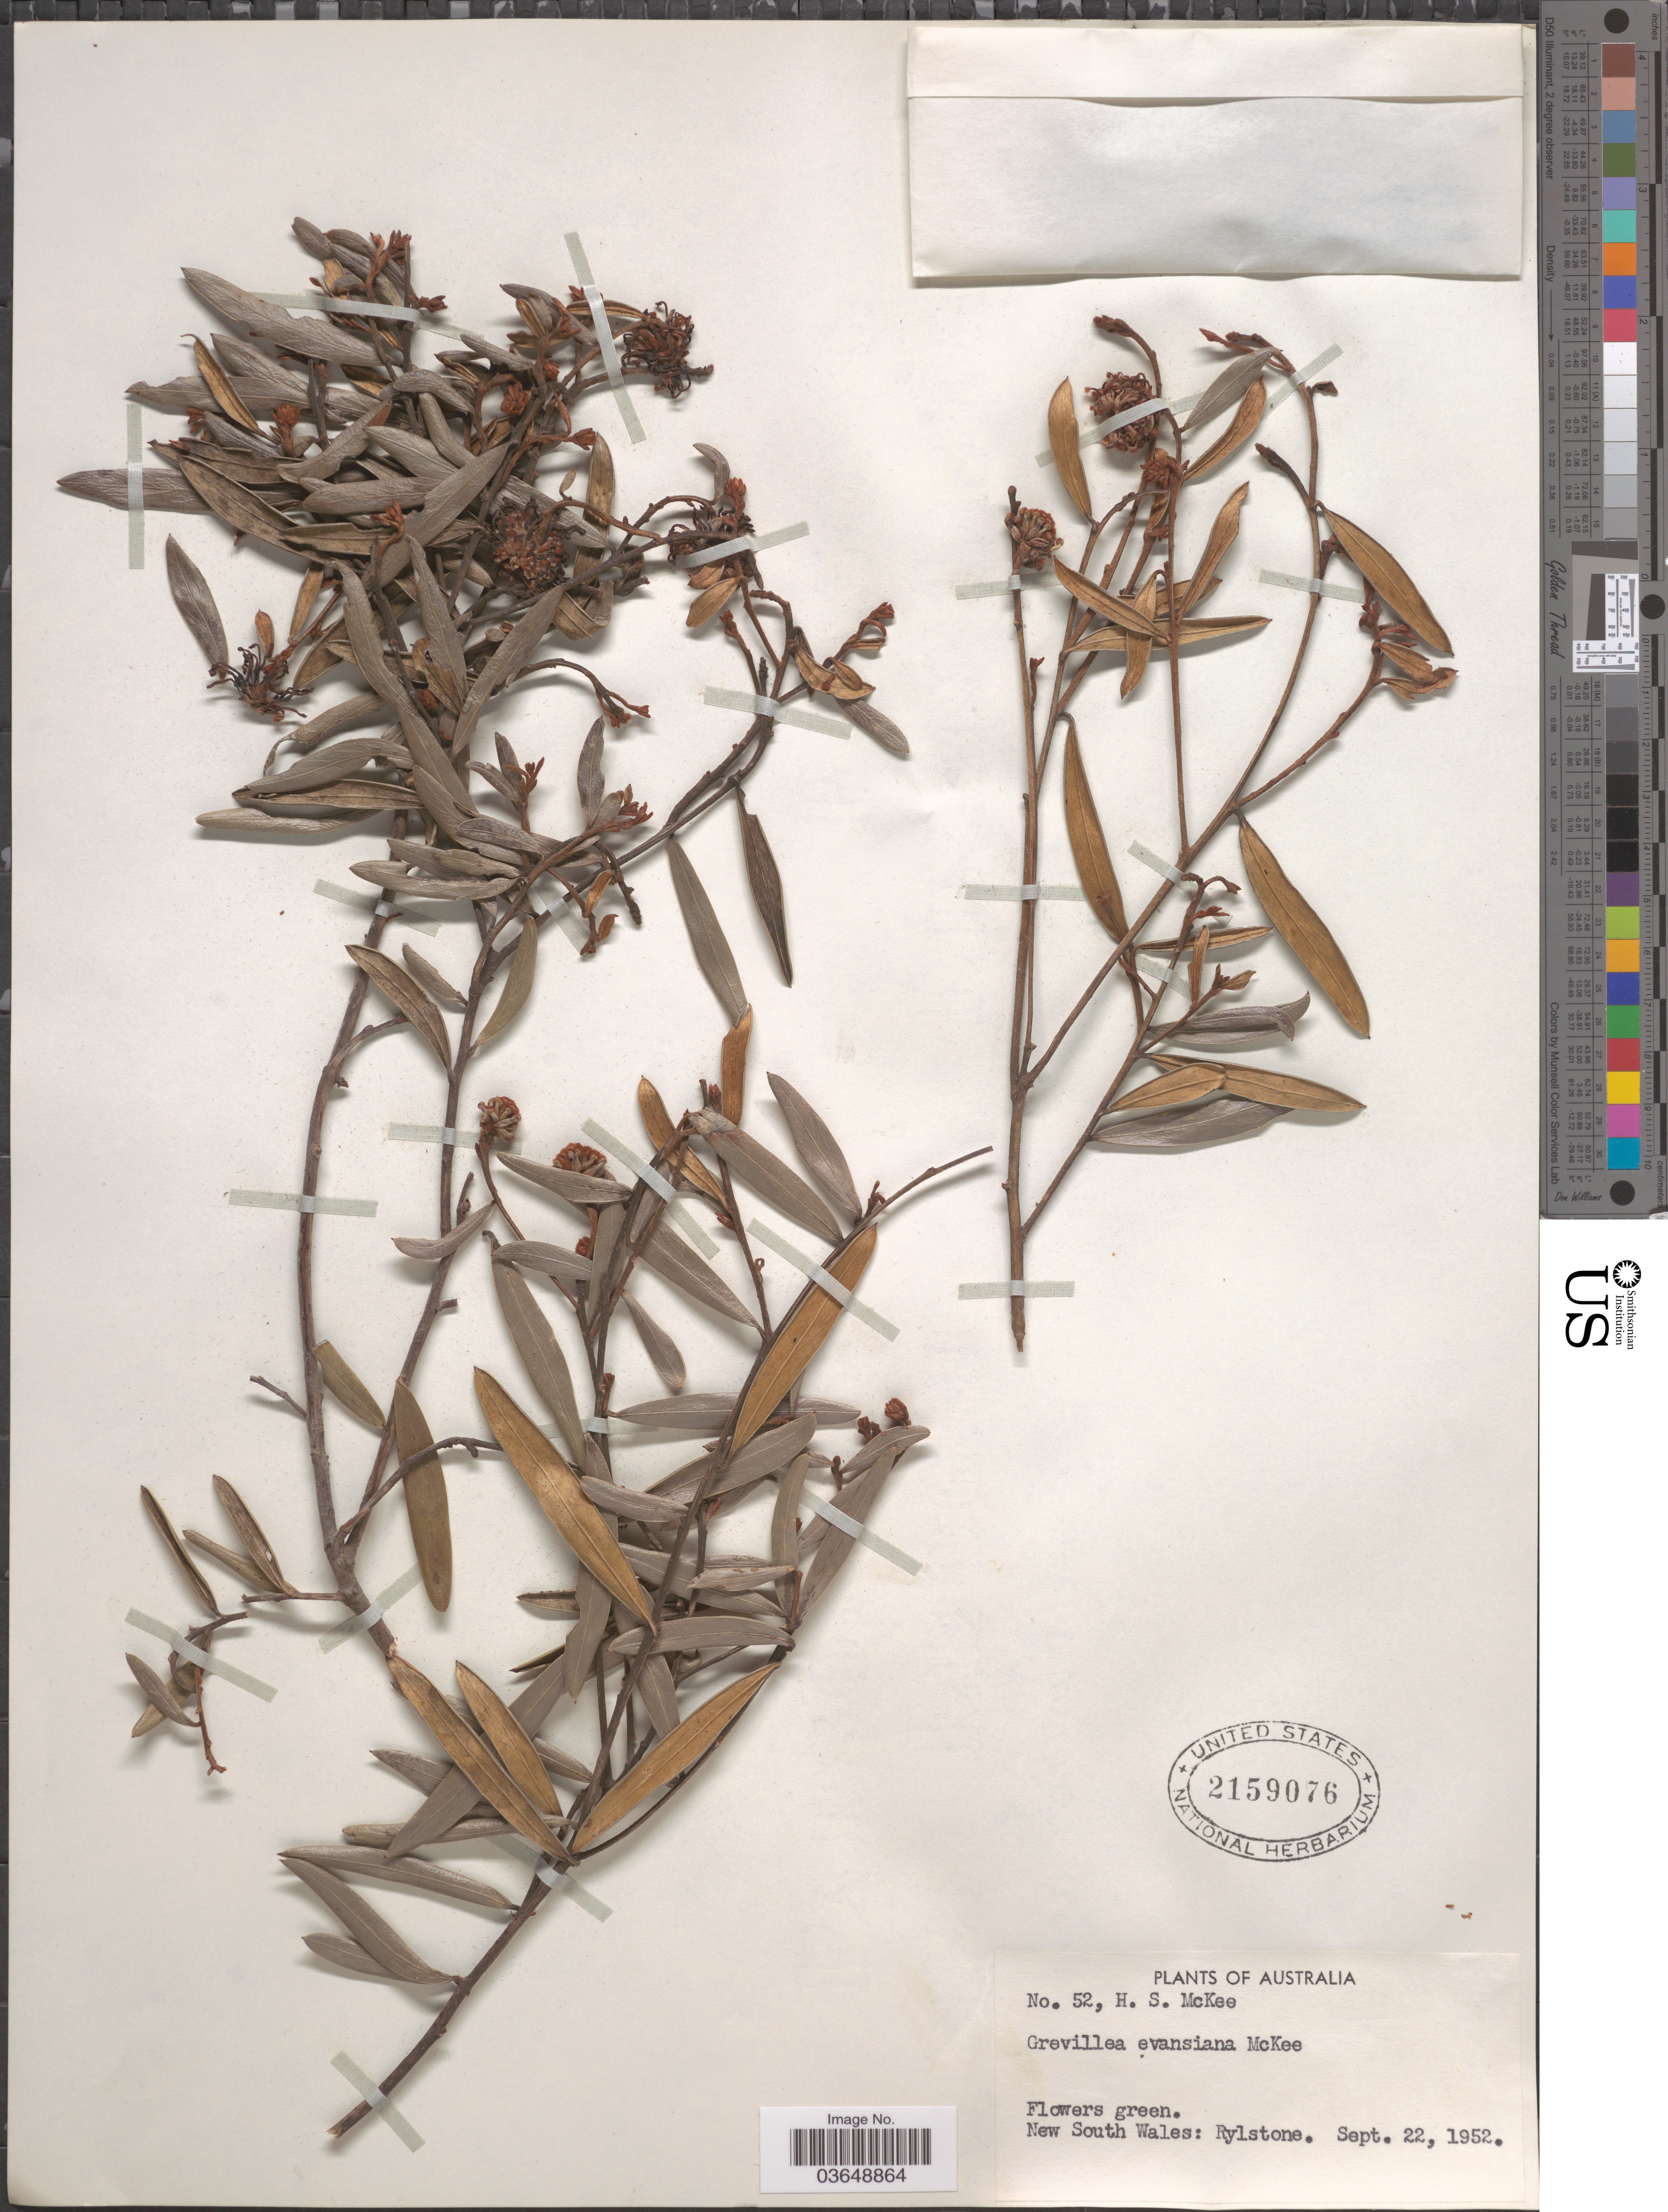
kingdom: Plantae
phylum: Tracheophyta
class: Magnoliopsida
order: Proteales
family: Proteaceae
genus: Grevillea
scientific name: Grevillea evansiana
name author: MacKee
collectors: H. S. McKee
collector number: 52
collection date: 1952-09-22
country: Australia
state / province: New South Wales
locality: Rylstone.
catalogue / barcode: US 2159076